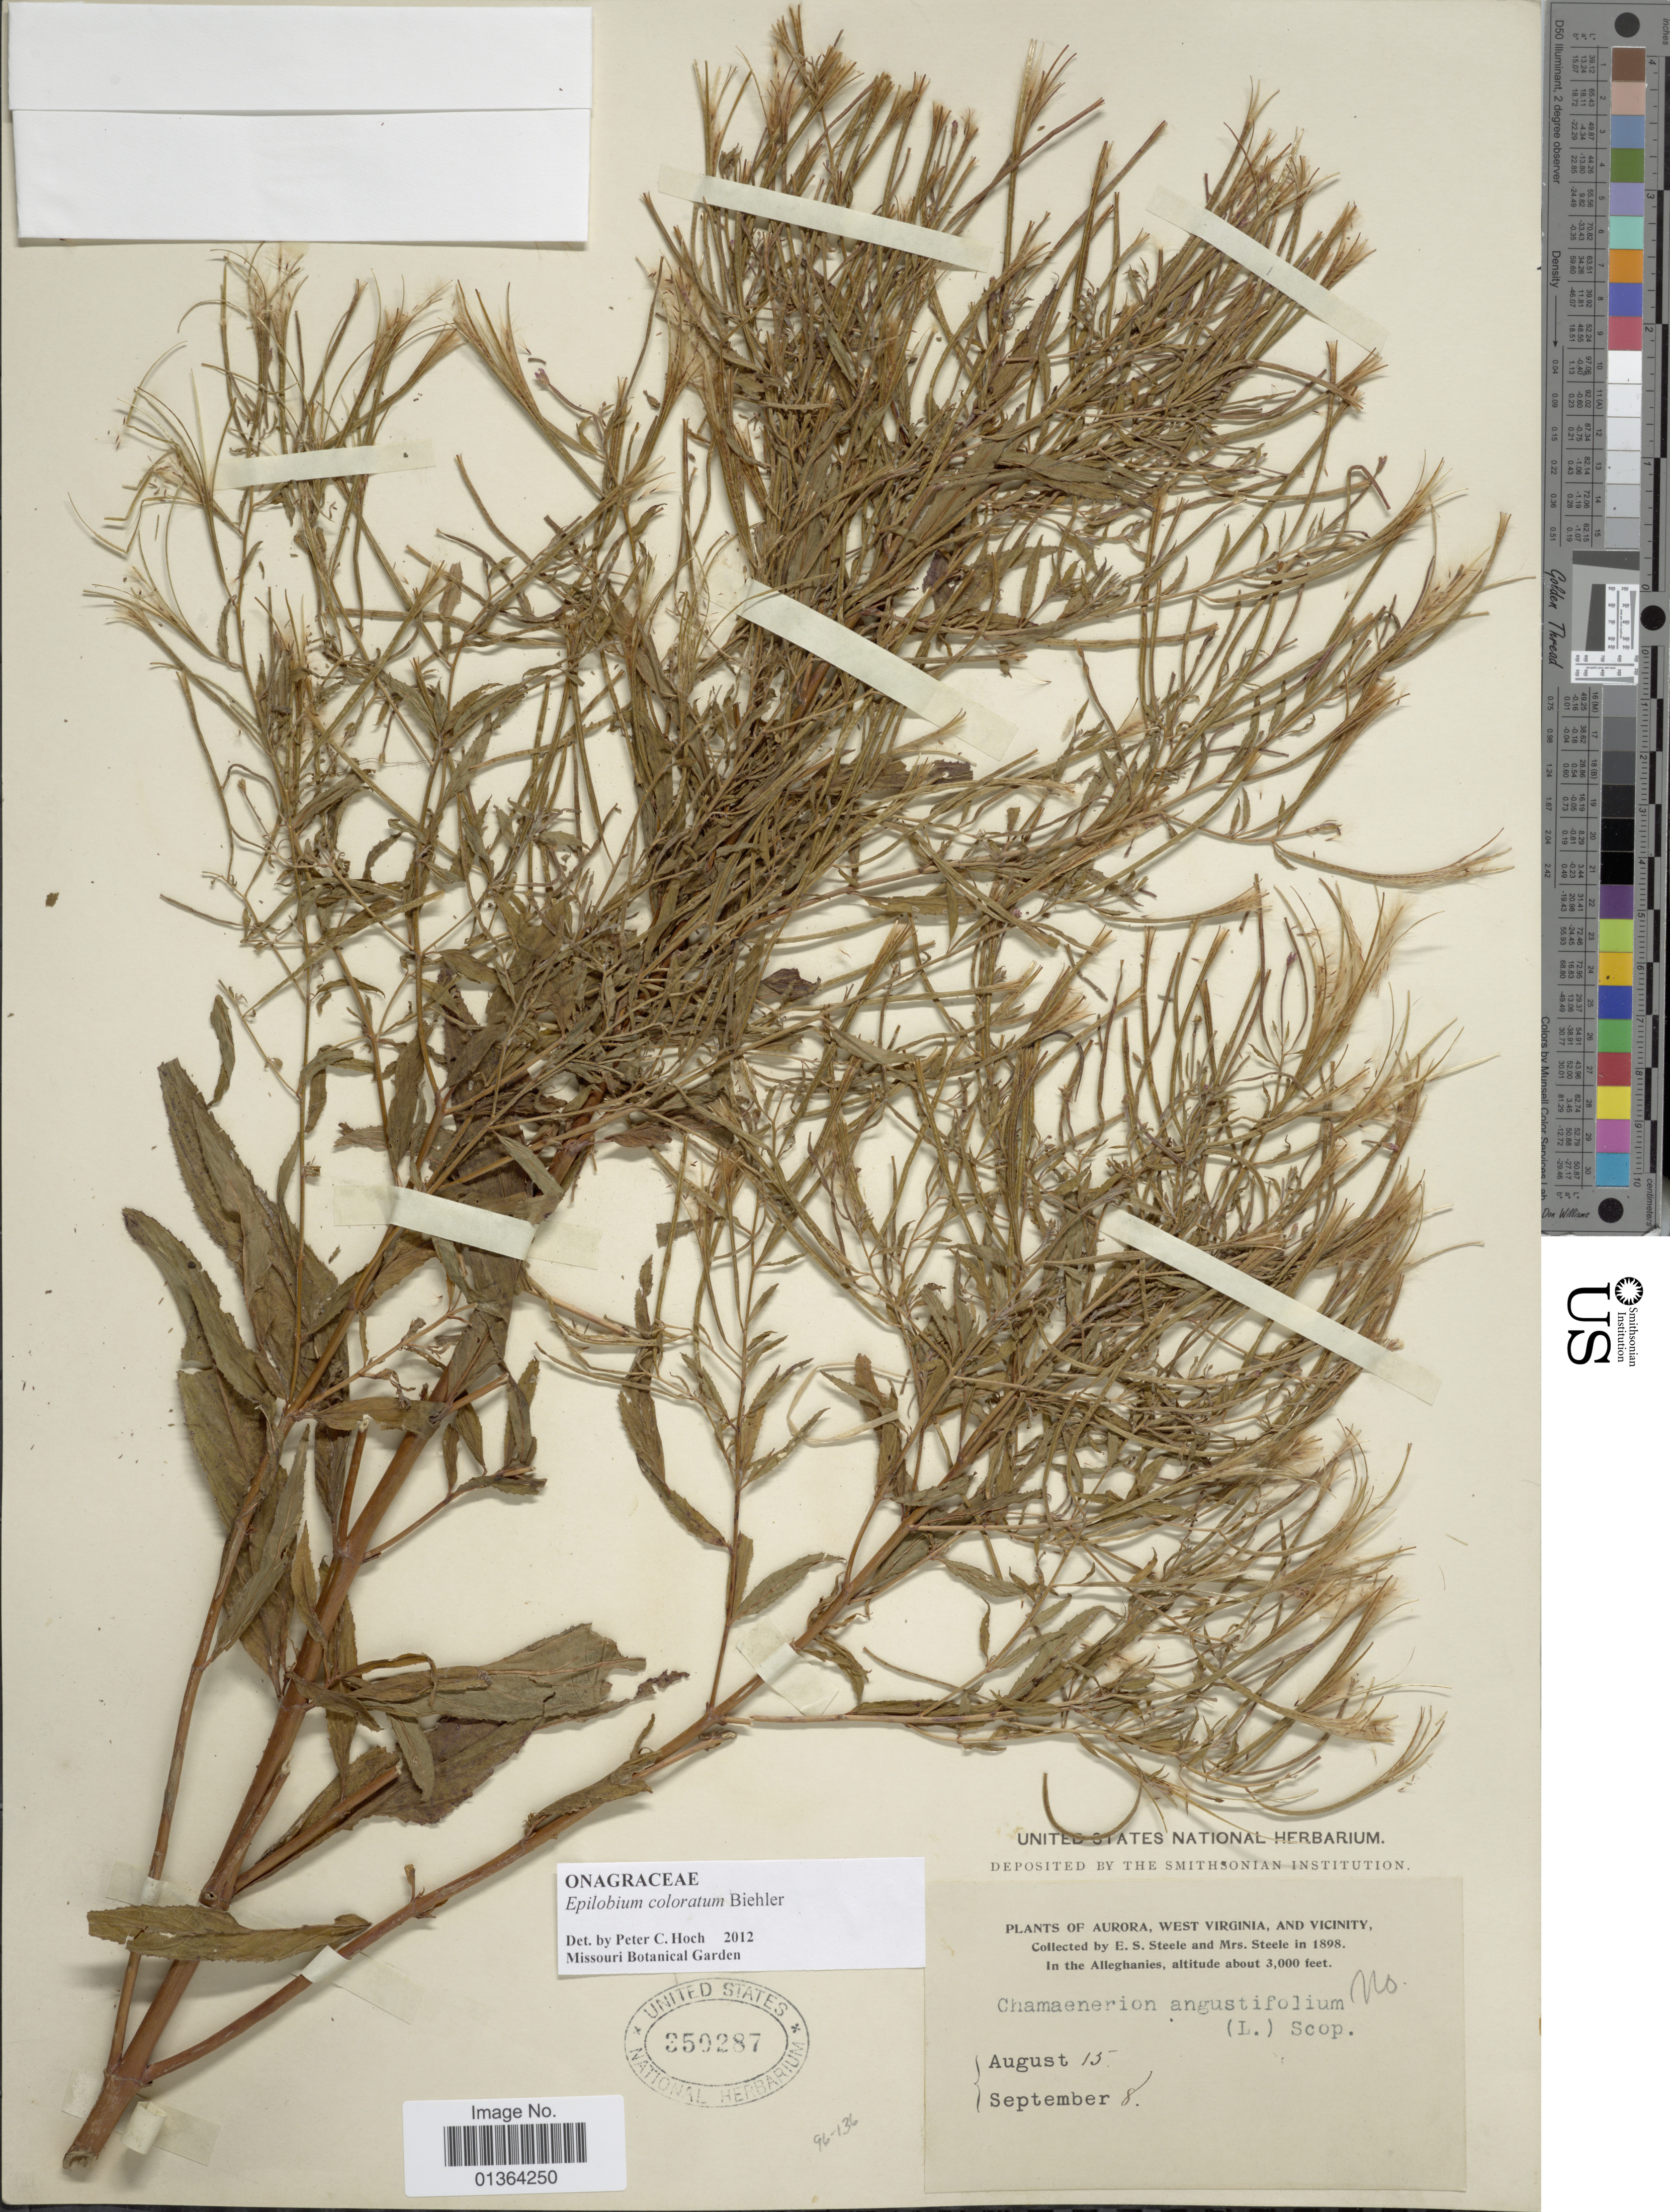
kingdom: Plantae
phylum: Tracheophyta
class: Magnoliopsida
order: Myrtales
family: Onagraceae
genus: Epilobium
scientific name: Epilobium coloratum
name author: Biehler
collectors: E. Steele & Mrs. E. S. Steele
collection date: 1898-08-15/1898-09-08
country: United States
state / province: West Virginia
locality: In the Alleghenies, Aurora and vicinity.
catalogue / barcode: US 350287